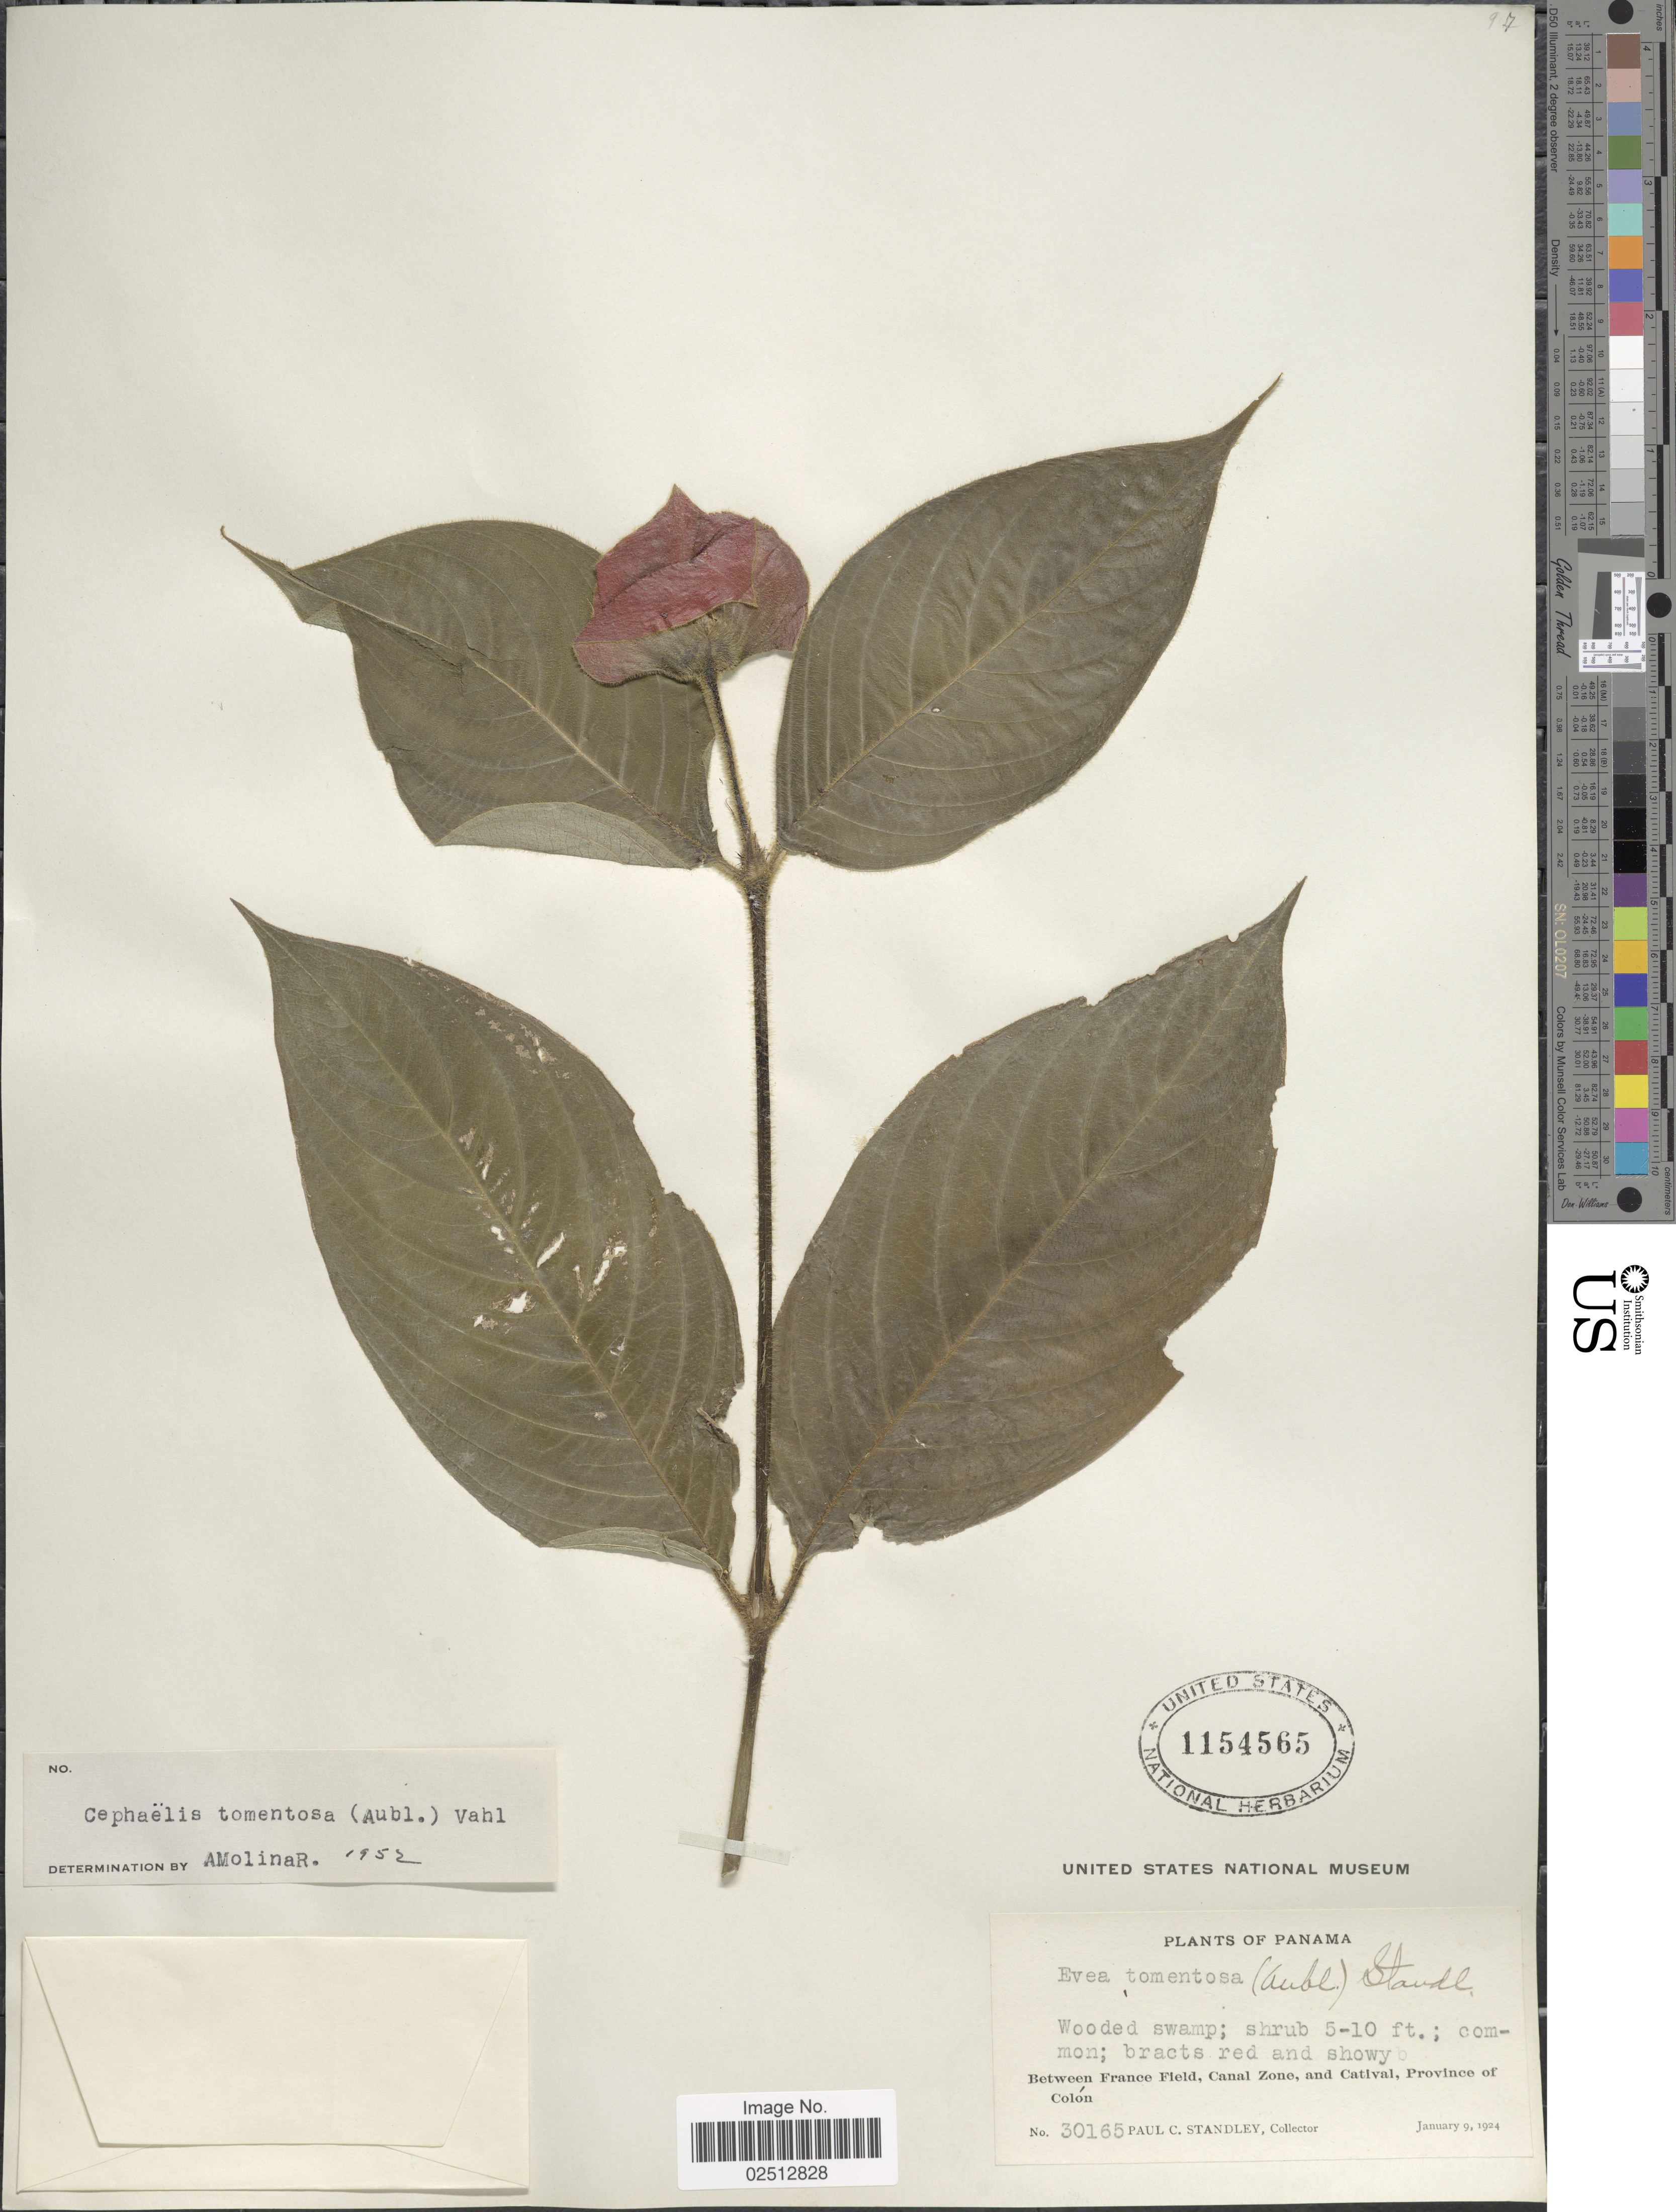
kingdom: Plantae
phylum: Tracheophyta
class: Magnoliopsida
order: Gentianales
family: Rubiaceae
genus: Psychotria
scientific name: Psychotria poeppigiana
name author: Müll. Arg.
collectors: P. C. Standley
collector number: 30165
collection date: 1924-01-09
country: Panama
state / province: Colón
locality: Between France Field, Canal Zone, and Catival, Province of Colon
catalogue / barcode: US 1154565